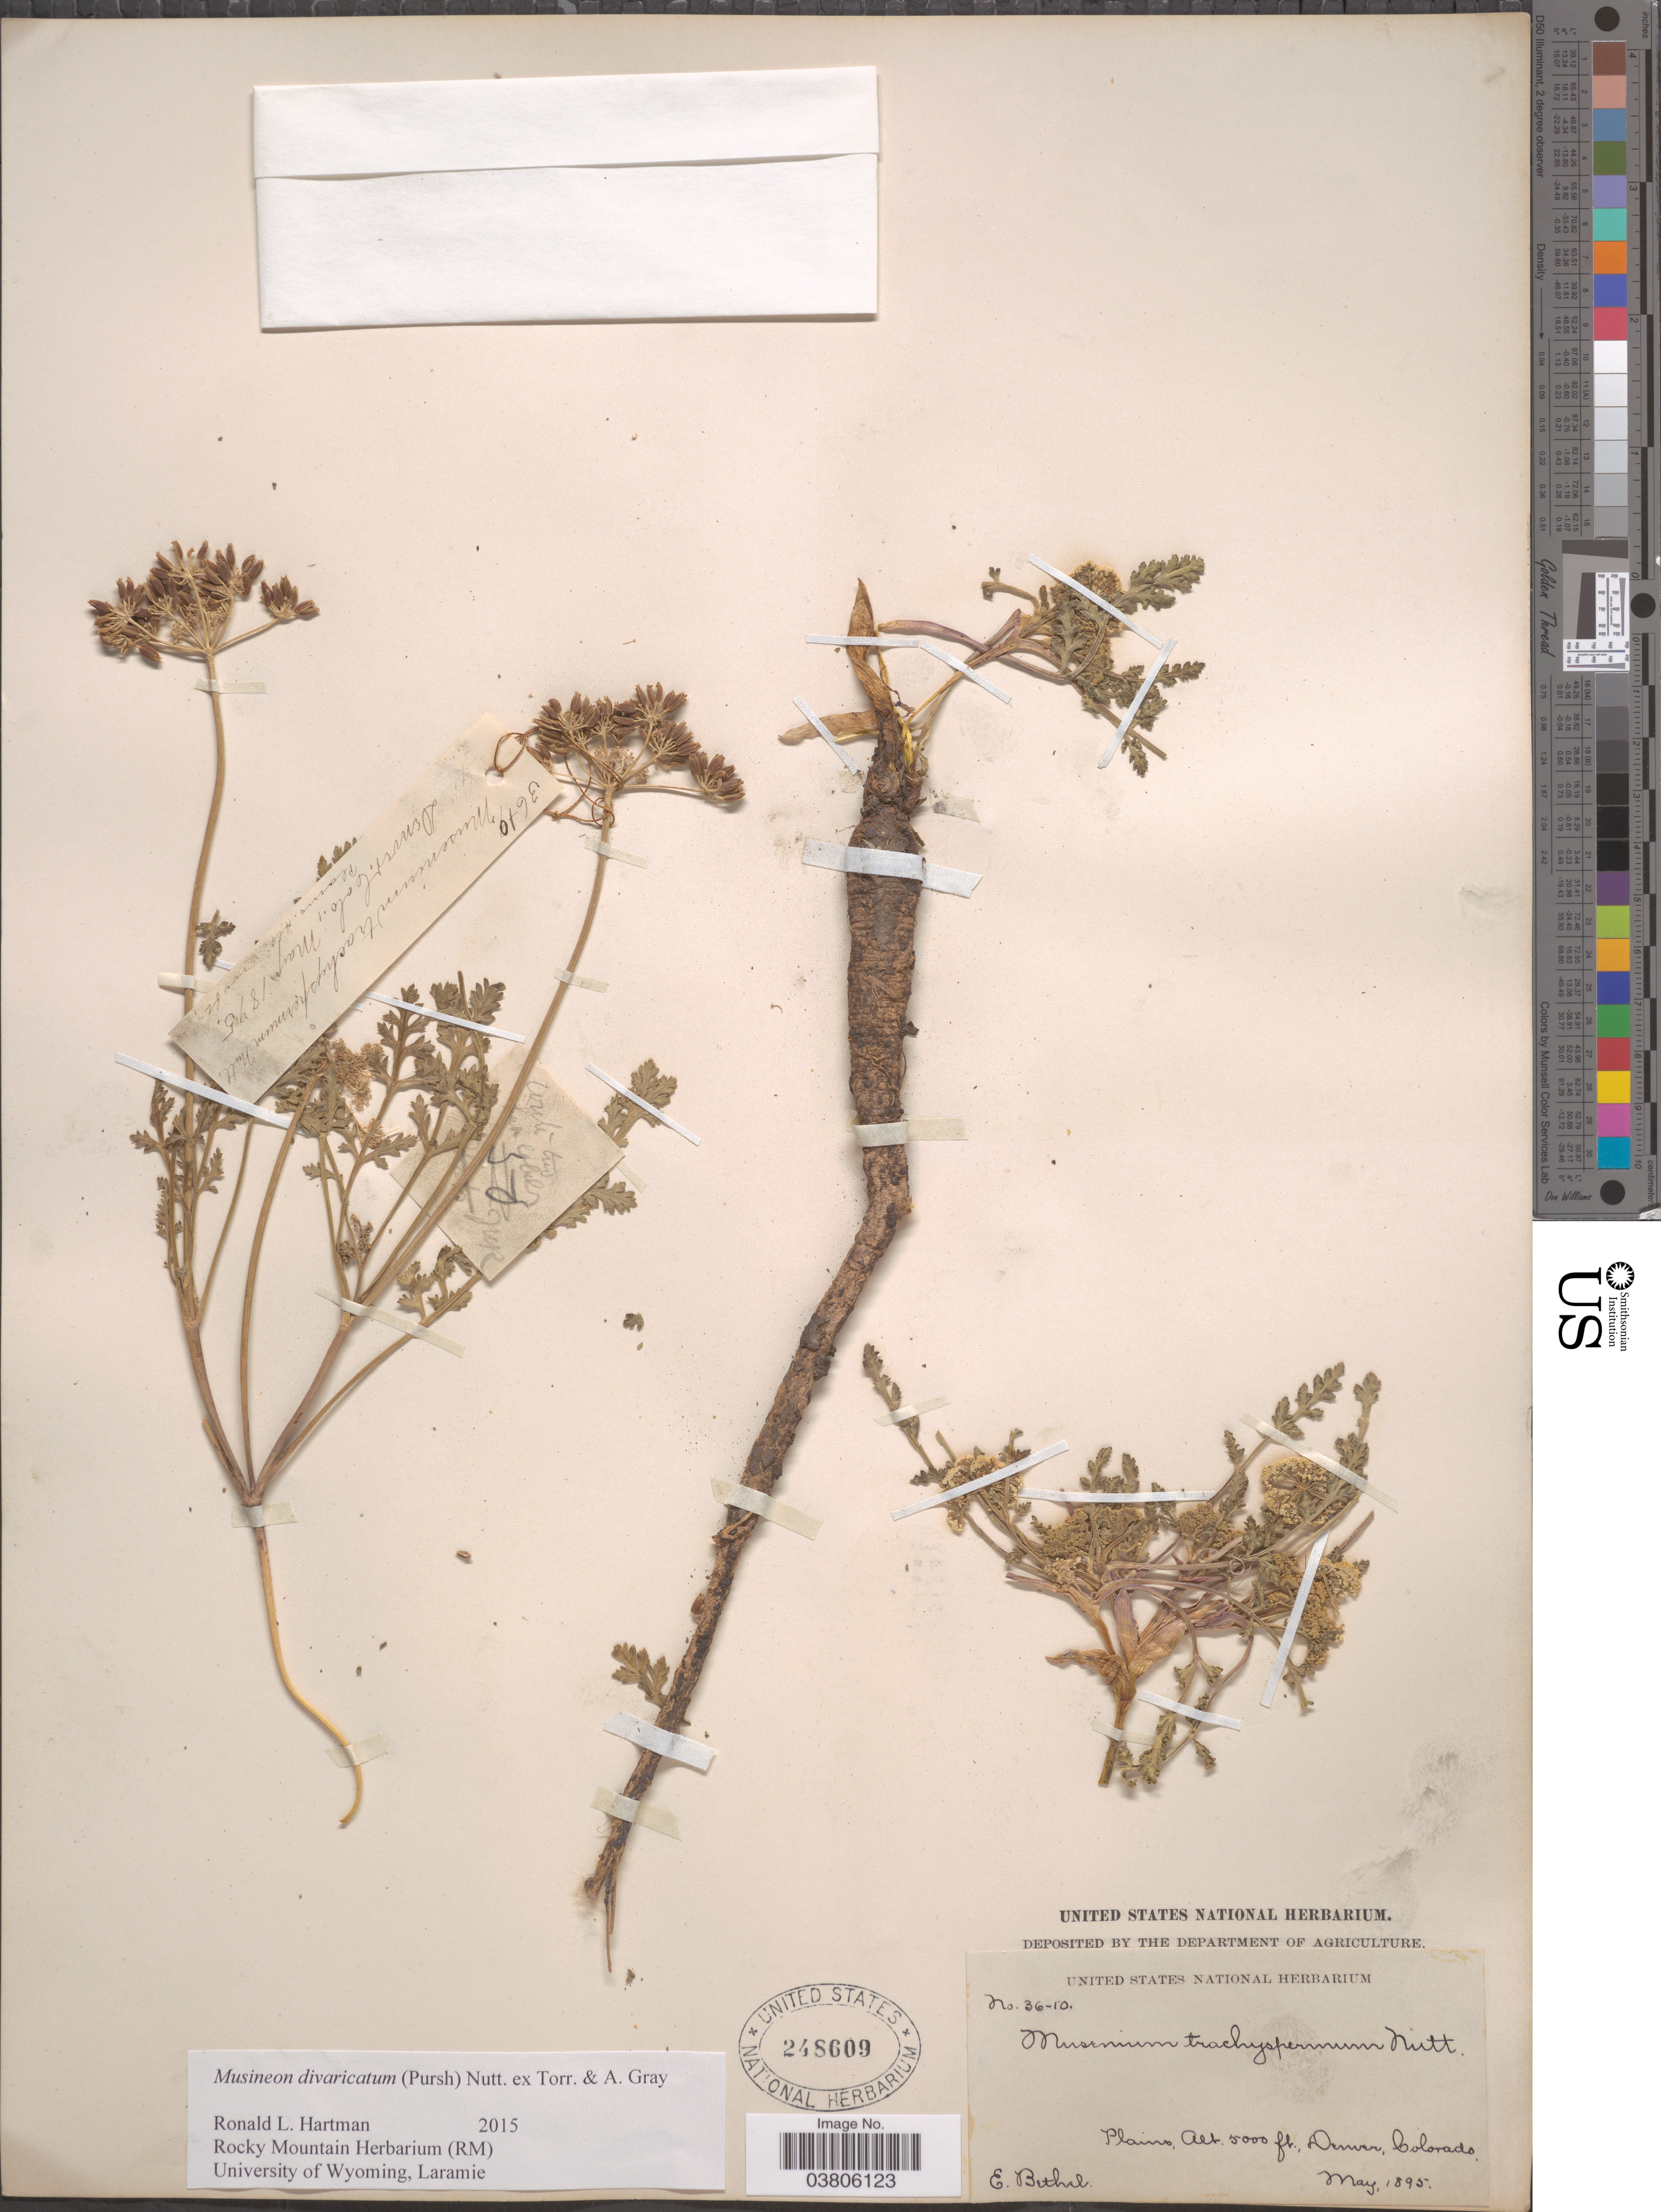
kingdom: Plantae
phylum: Tracheophyta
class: Magnoliopsida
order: Apiales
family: Apiaceae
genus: Musineon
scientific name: Musineon divaricatum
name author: (Pursh) Nutt.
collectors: E. Bethel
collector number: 36-10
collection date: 1895-05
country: United States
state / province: Colorado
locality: Plains, Denver.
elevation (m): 1524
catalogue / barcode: US 248609